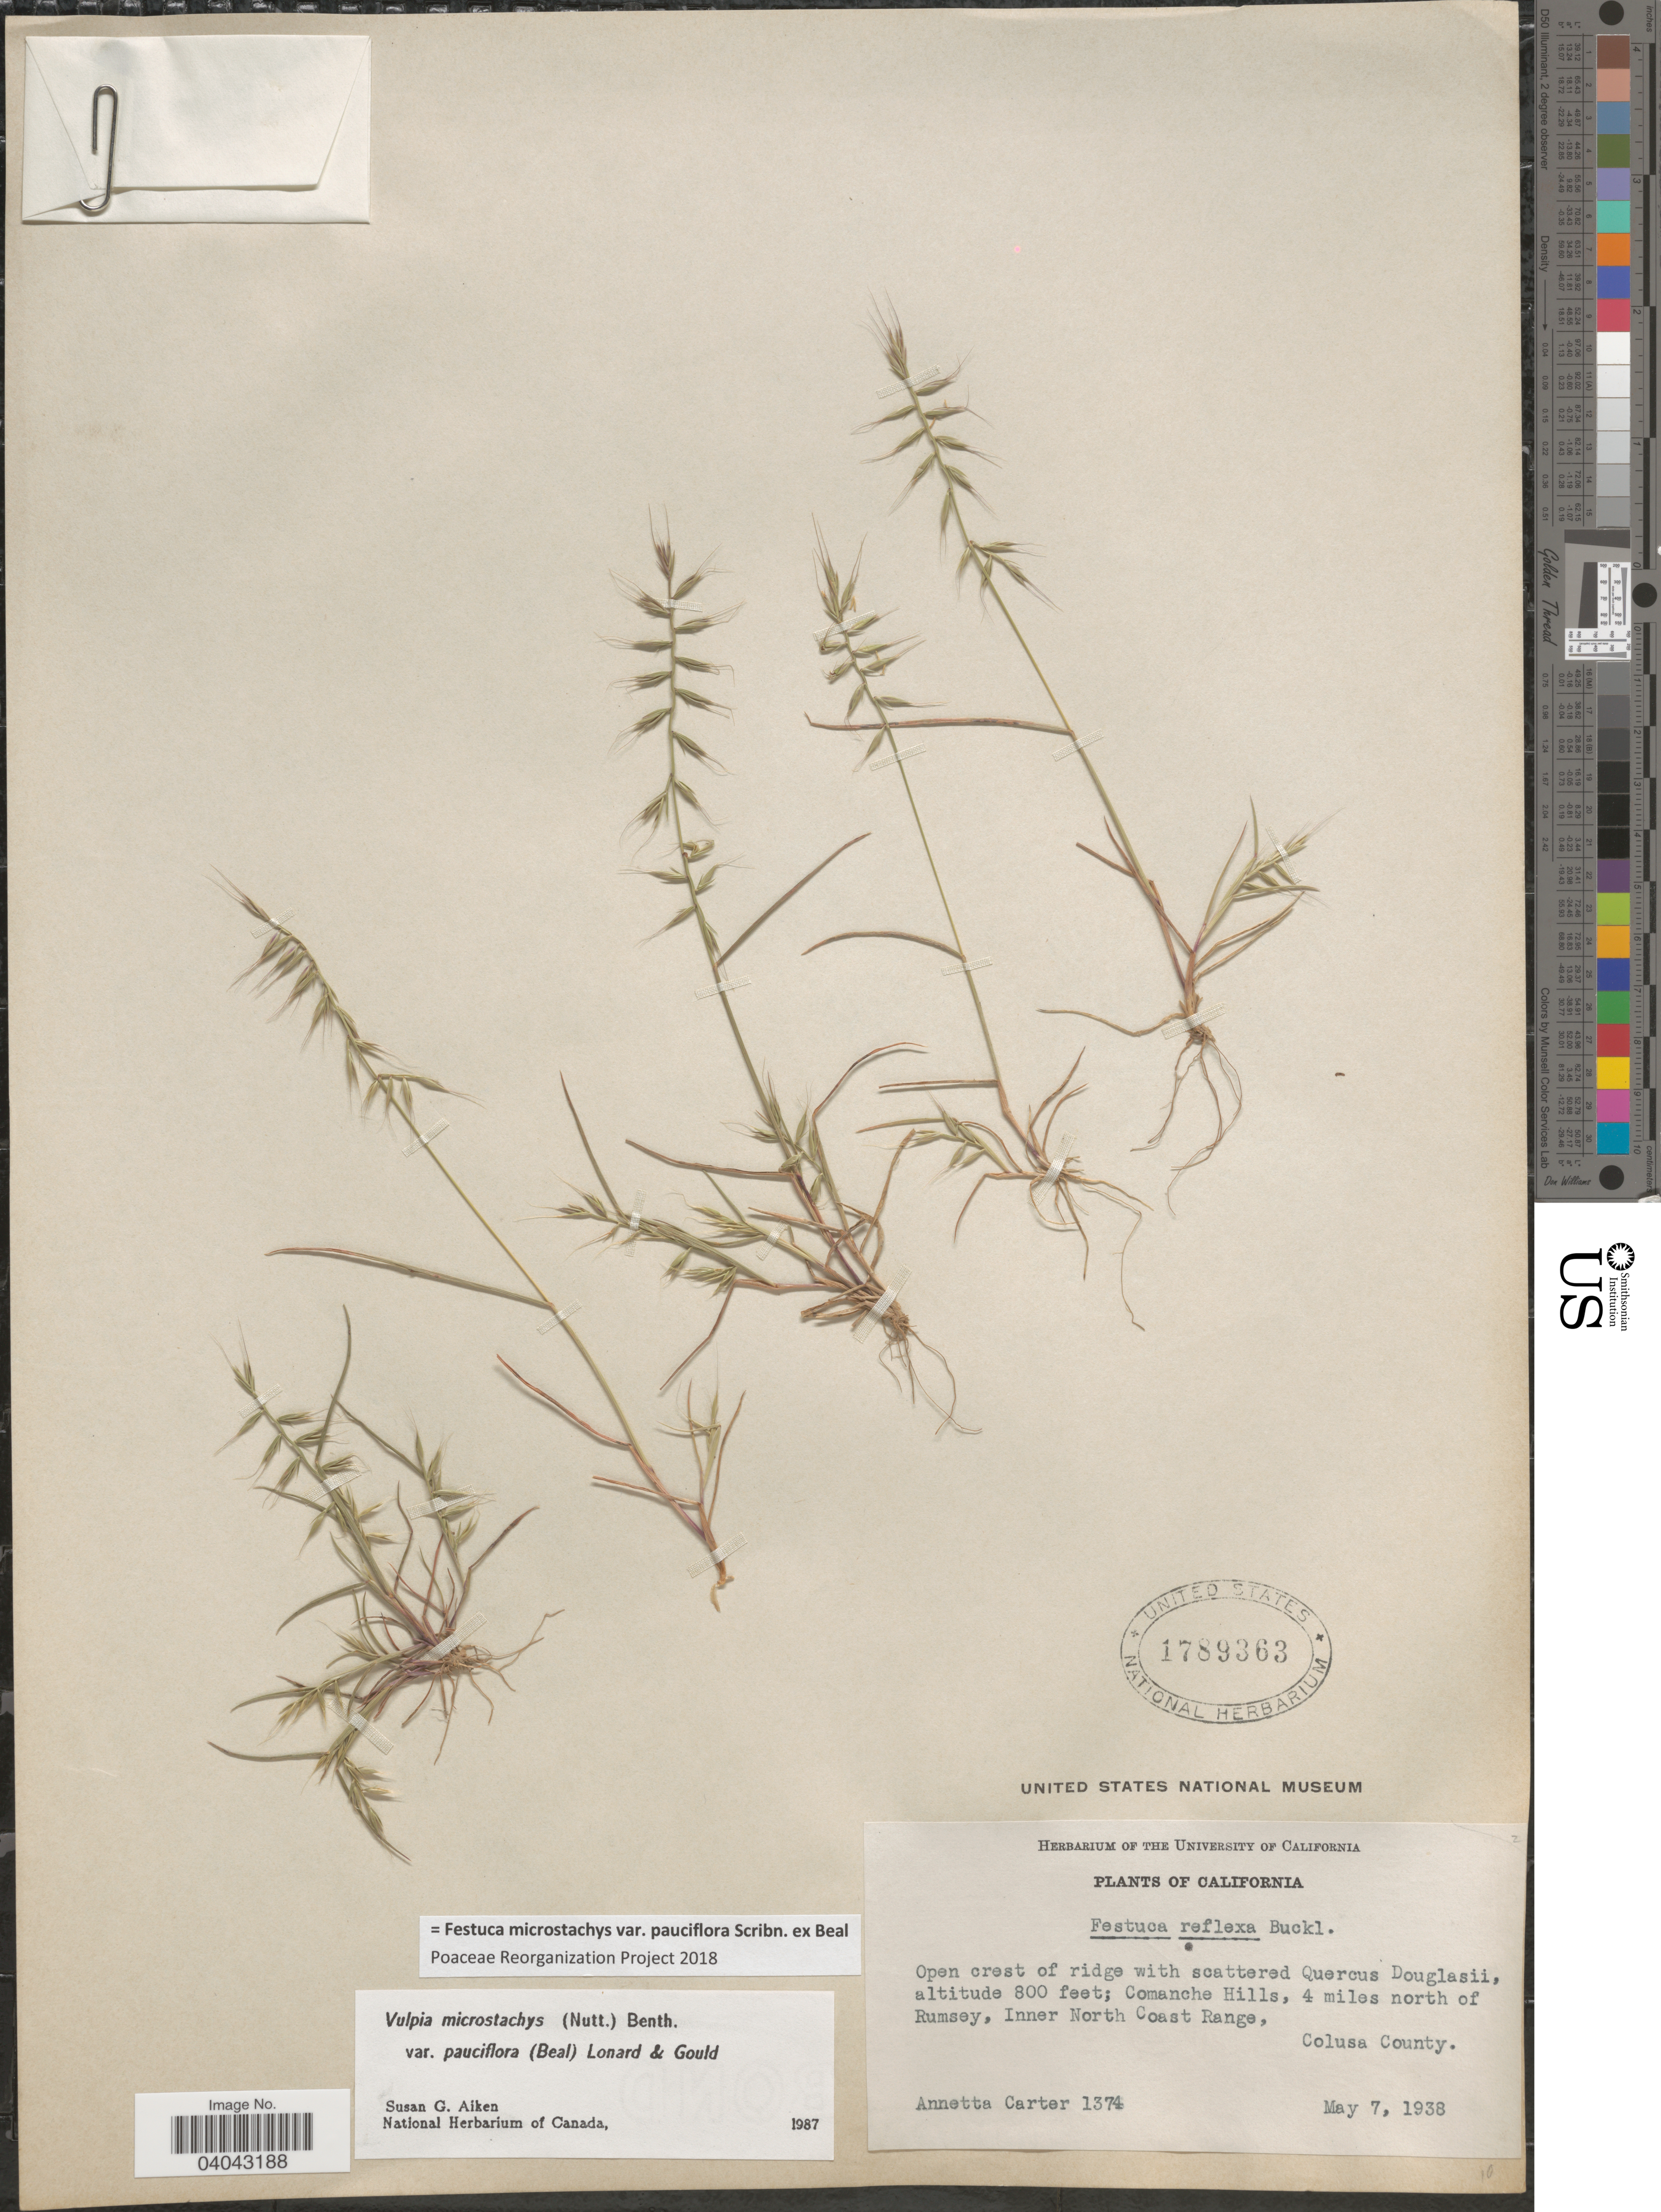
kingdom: Plantae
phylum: Tracheophyta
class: Liliopsida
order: Poales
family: Poaceae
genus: Festuca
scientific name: Festuca microstachys var. pauciflora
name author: Scribn. ex W.J. Beal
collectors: A. Carter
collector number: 1374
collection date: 1938-05-07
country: United States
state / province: California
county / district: Colusa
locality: Comanche Hills, 4 miles north of Rumsey, Inner North Coast Range, Colusa County.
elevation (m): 244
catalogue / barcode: US 1789363